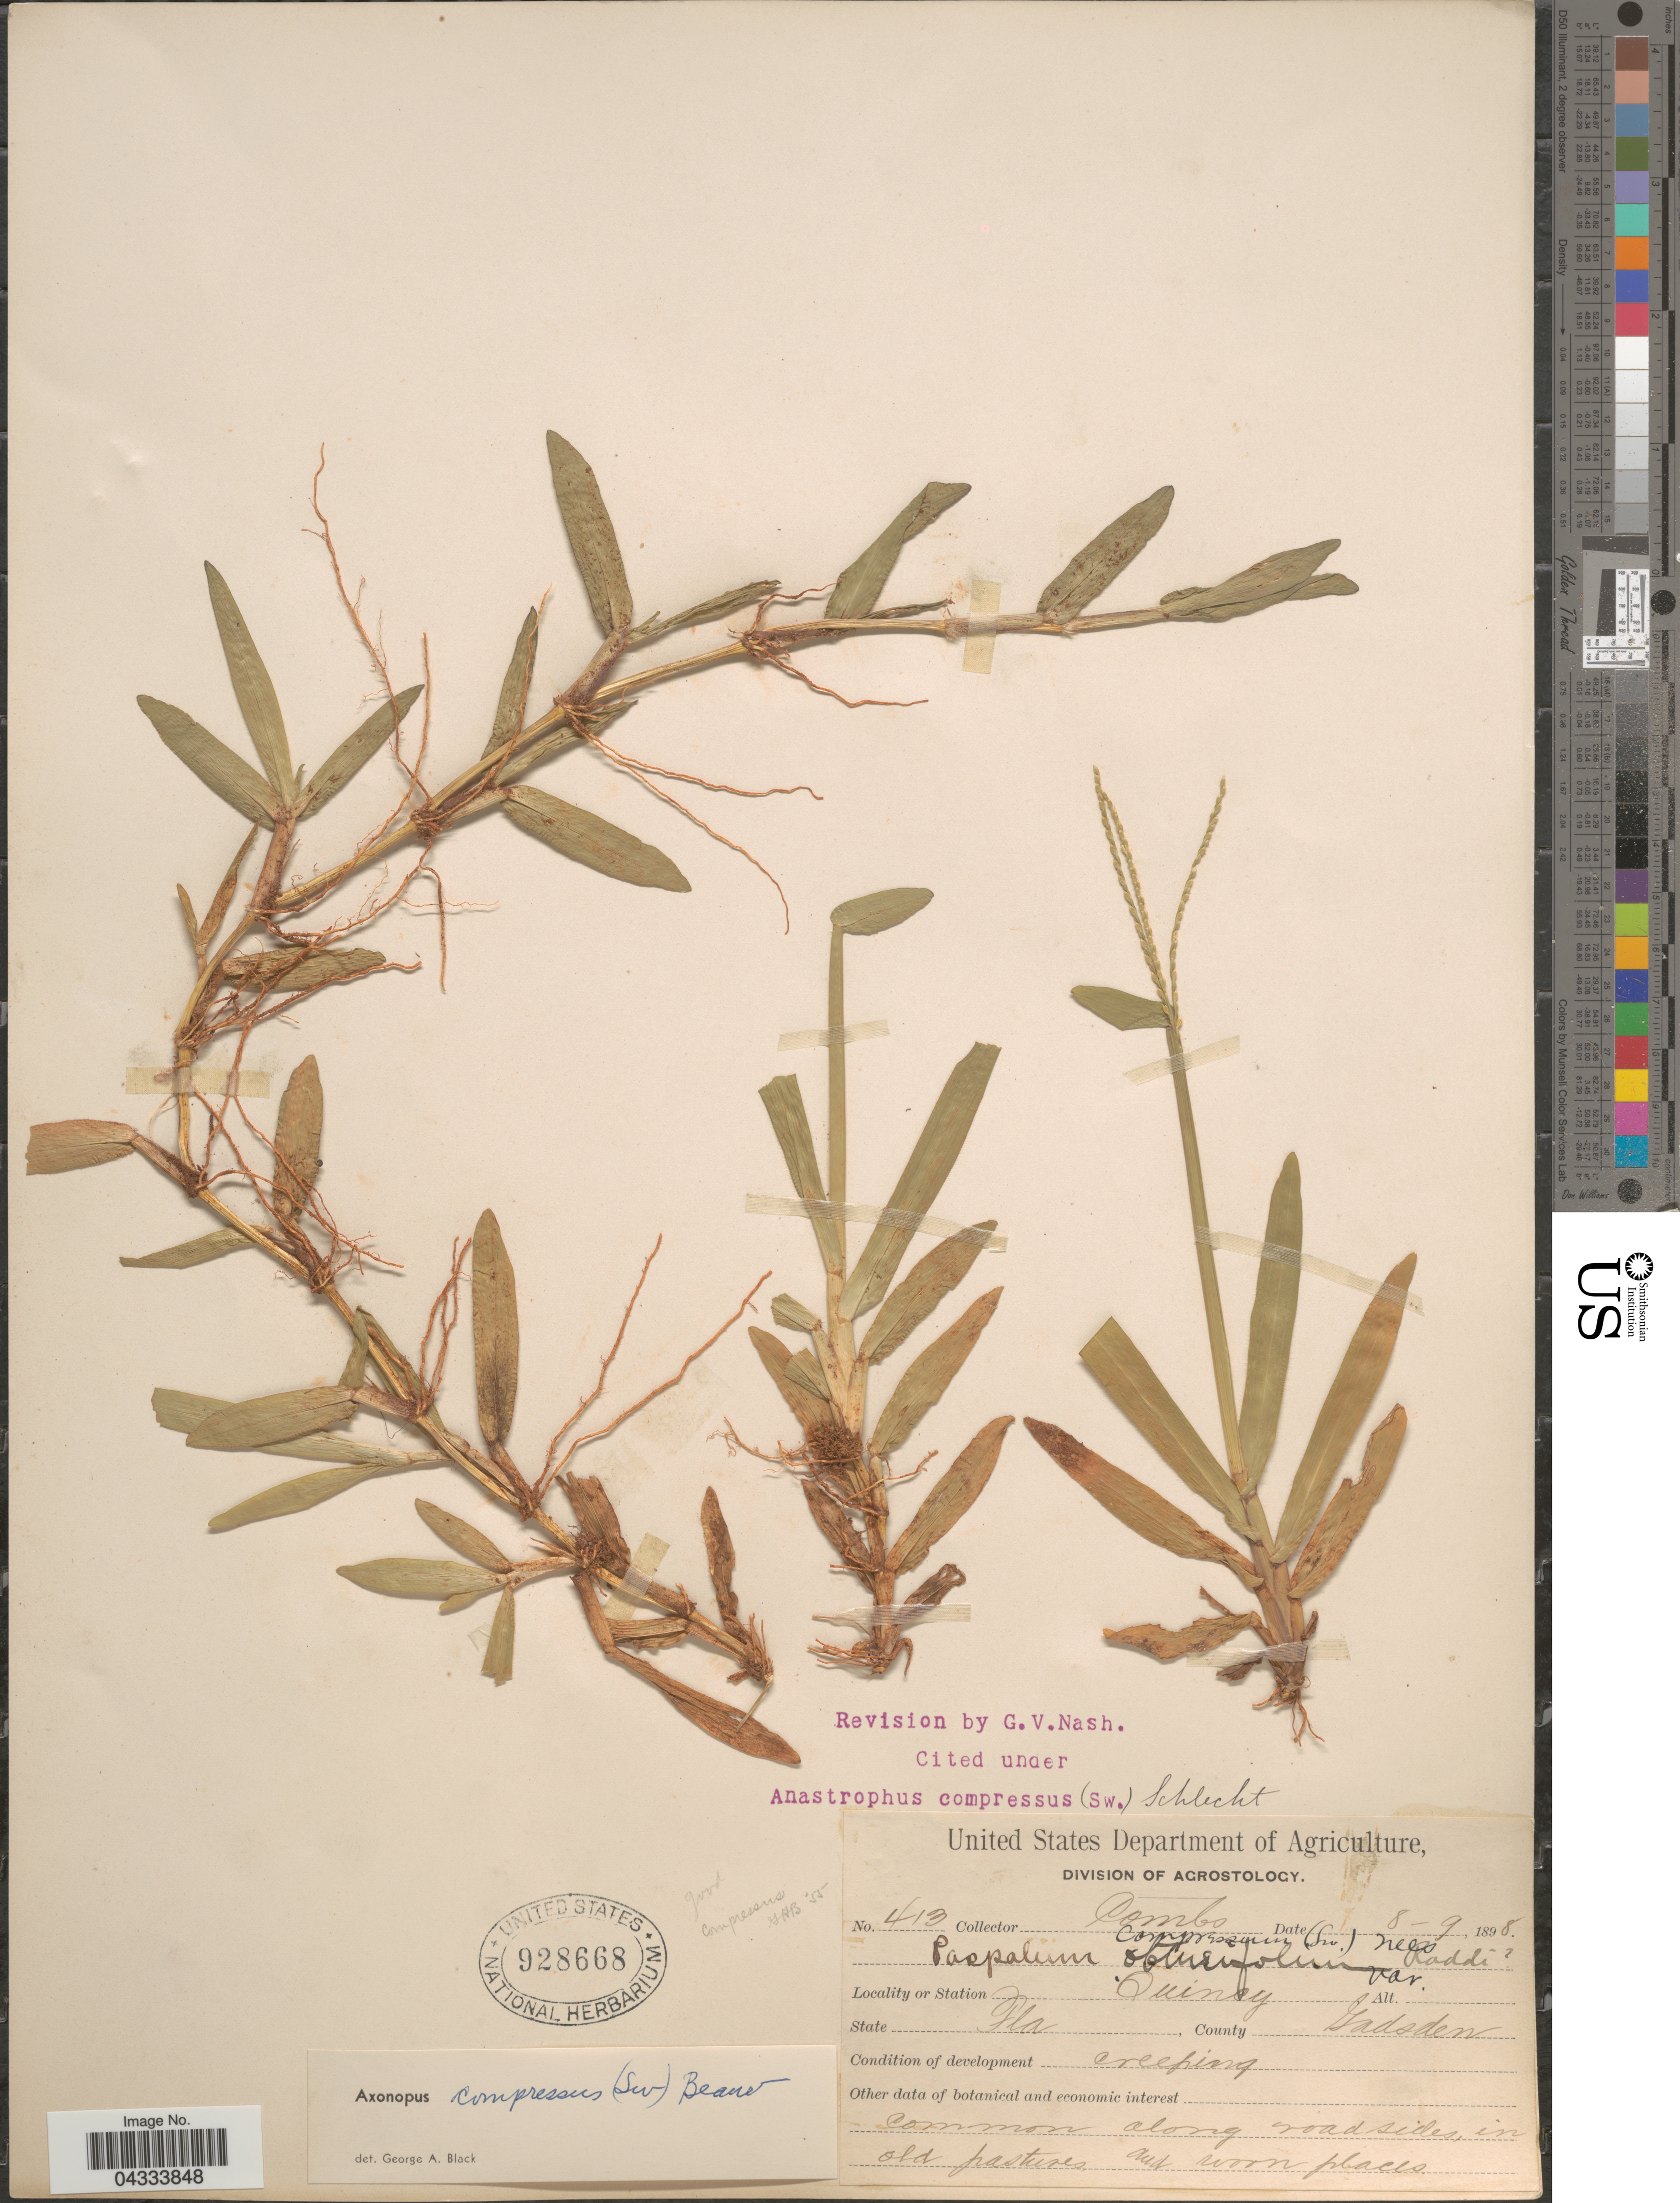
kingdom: Plantae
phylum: Tracheophyta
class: Liliopsida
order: Poales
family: Poaceae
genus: Axonopus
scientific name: Axonopus compressus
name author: (Sw.) P. Beauv.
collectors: -. Combs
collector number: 413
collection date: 1898-08-09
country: United States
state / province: Florida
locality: Quincy. County Gadsden.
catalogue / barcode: US 928668